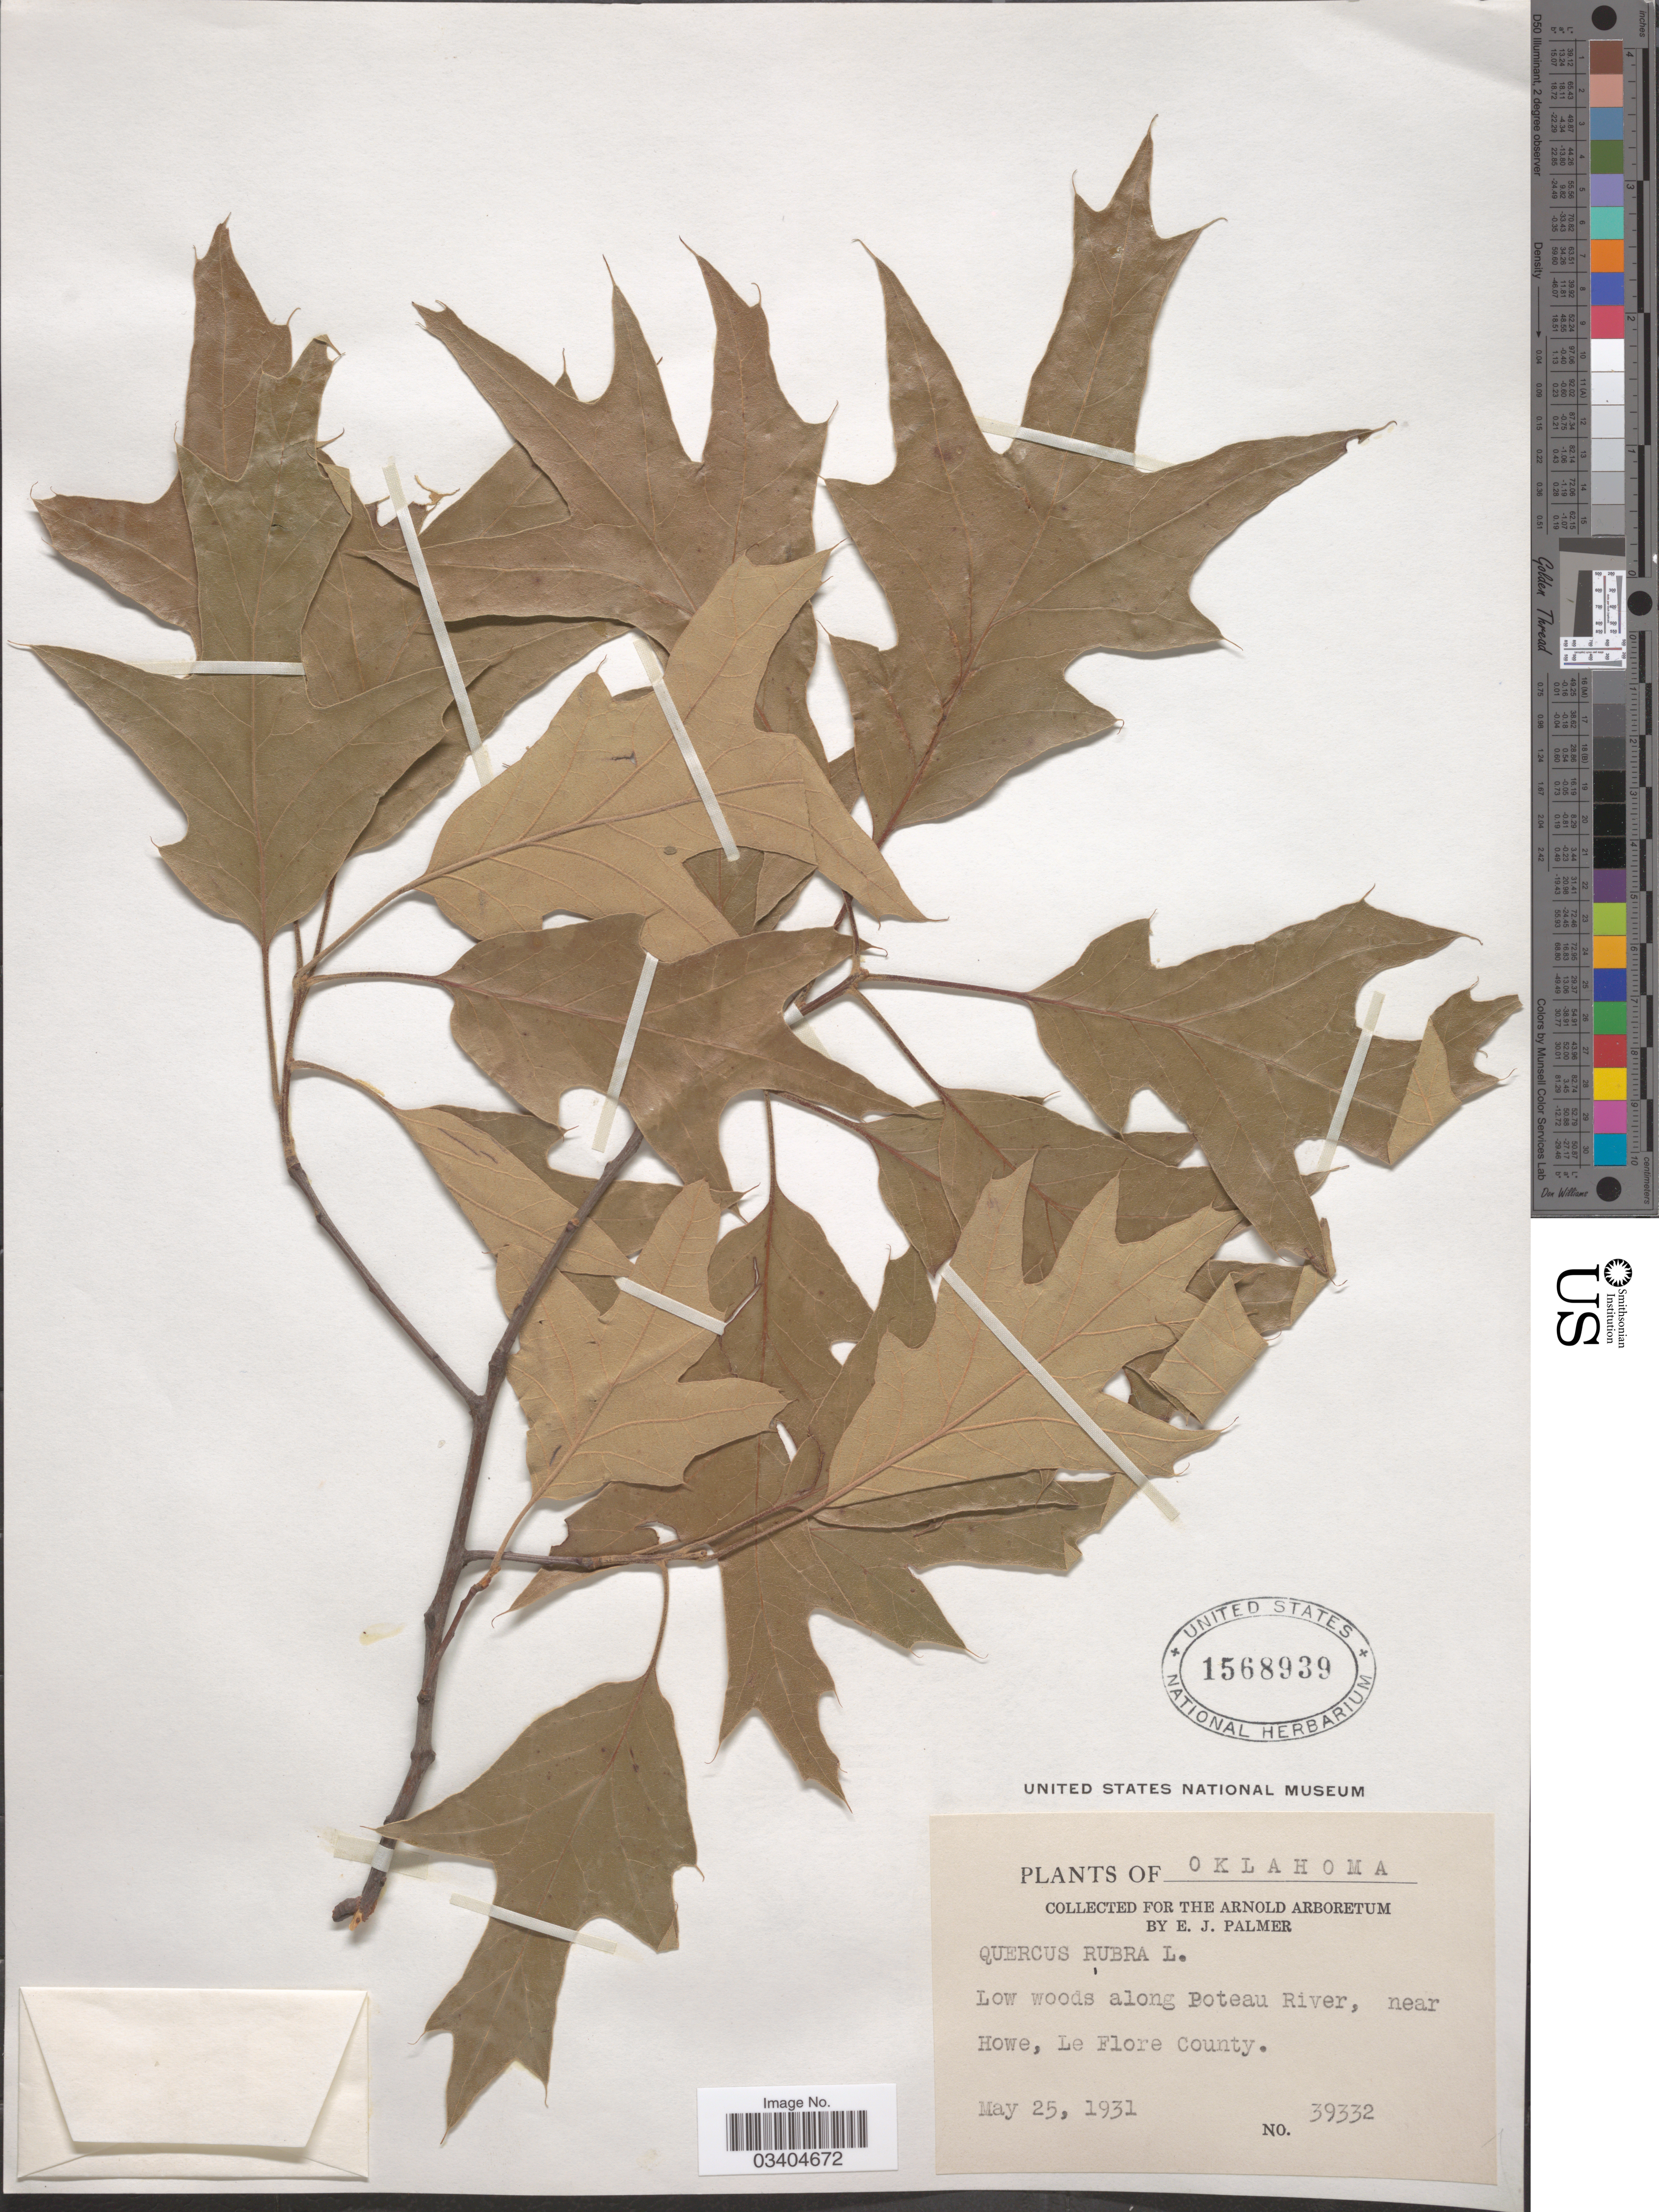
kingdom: Plantae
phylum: Tracheophyta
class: Magnoliopsida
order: Fagales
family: Fagaceae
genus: Quercus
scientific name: Quercus falcata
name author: Michx.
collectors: E. J. Palmer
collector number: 39332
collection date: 1931-05-25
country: United States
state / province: Oklahoma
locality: Low woods along Poteau River, near Howe, Le Flore County.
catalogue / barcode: US 1568939